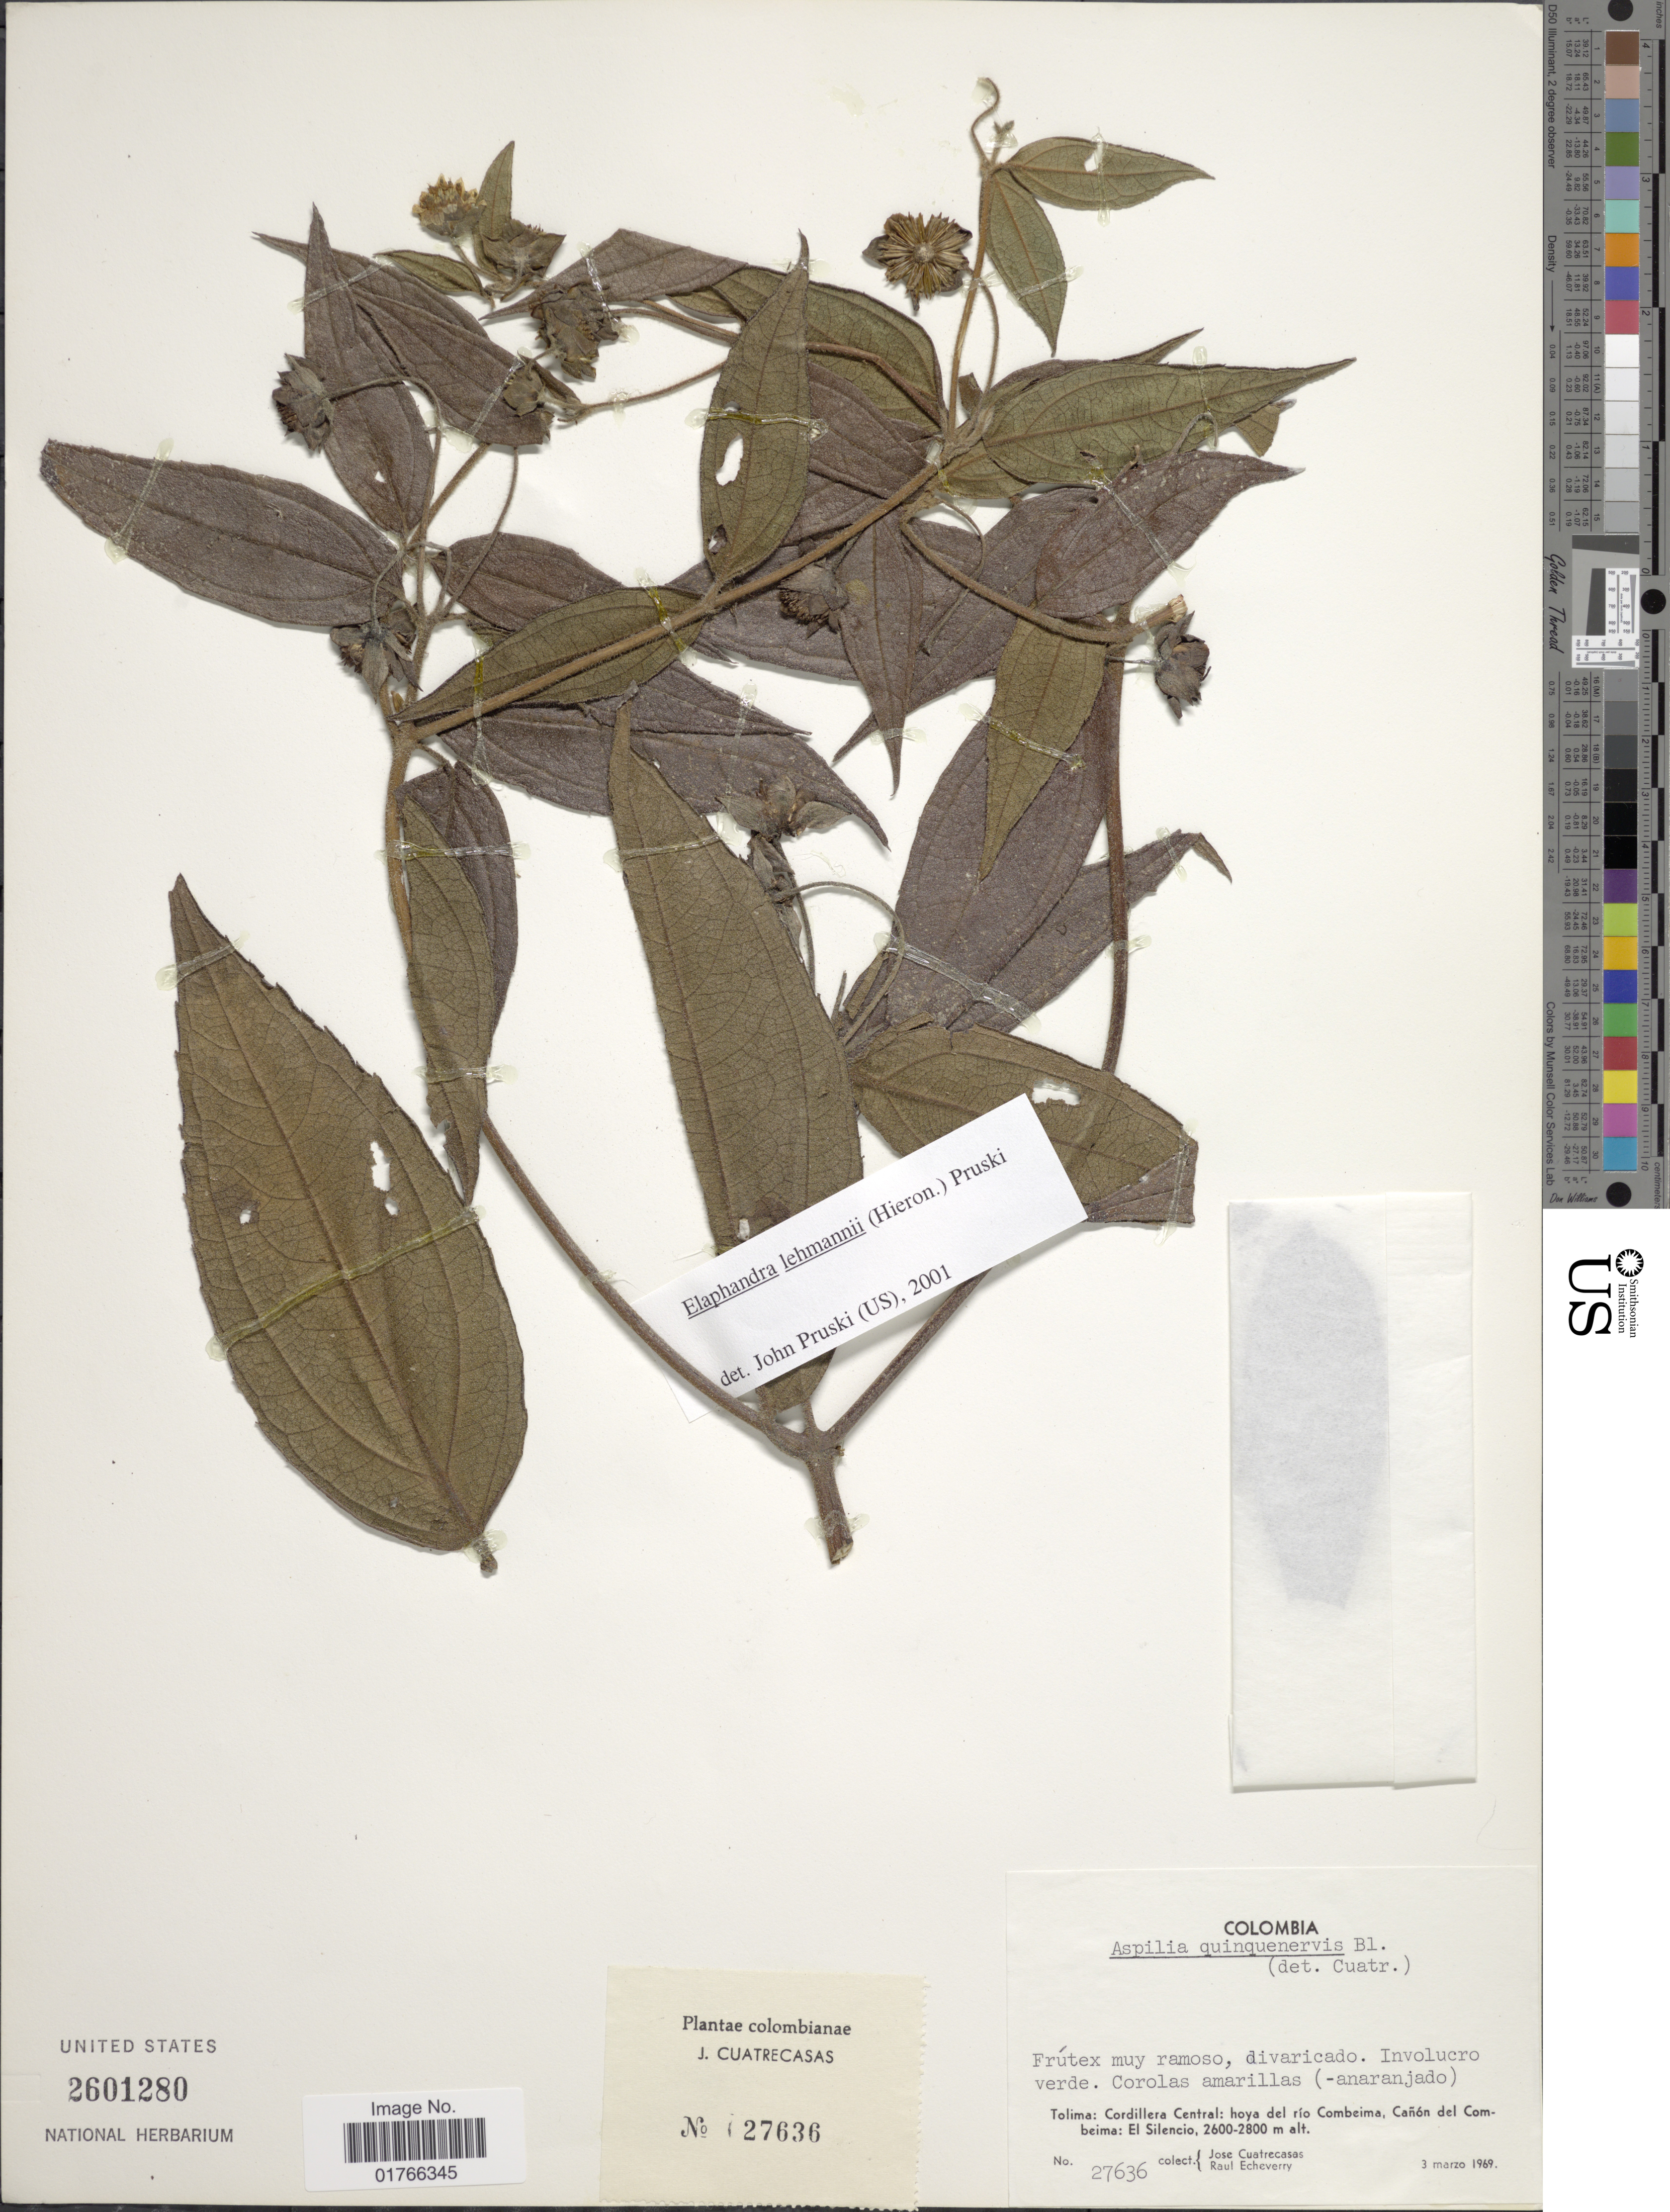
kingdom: Plantae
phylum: Tracheophyta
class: Magnoliopsida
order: Asterales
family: Asteraceae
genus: Elaphandra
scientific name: Elaphandra lehmannii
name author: (Hieron.) Pruski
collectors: J. Cuatrecasas & R. Echeverry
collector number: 27636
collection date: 1969-03-03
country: Colombia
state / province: Tolima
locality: Cordillera Central, hoya del rio Combeima, Canon del Combeima, El Silencio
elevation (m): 2600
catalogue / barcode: US 2601280